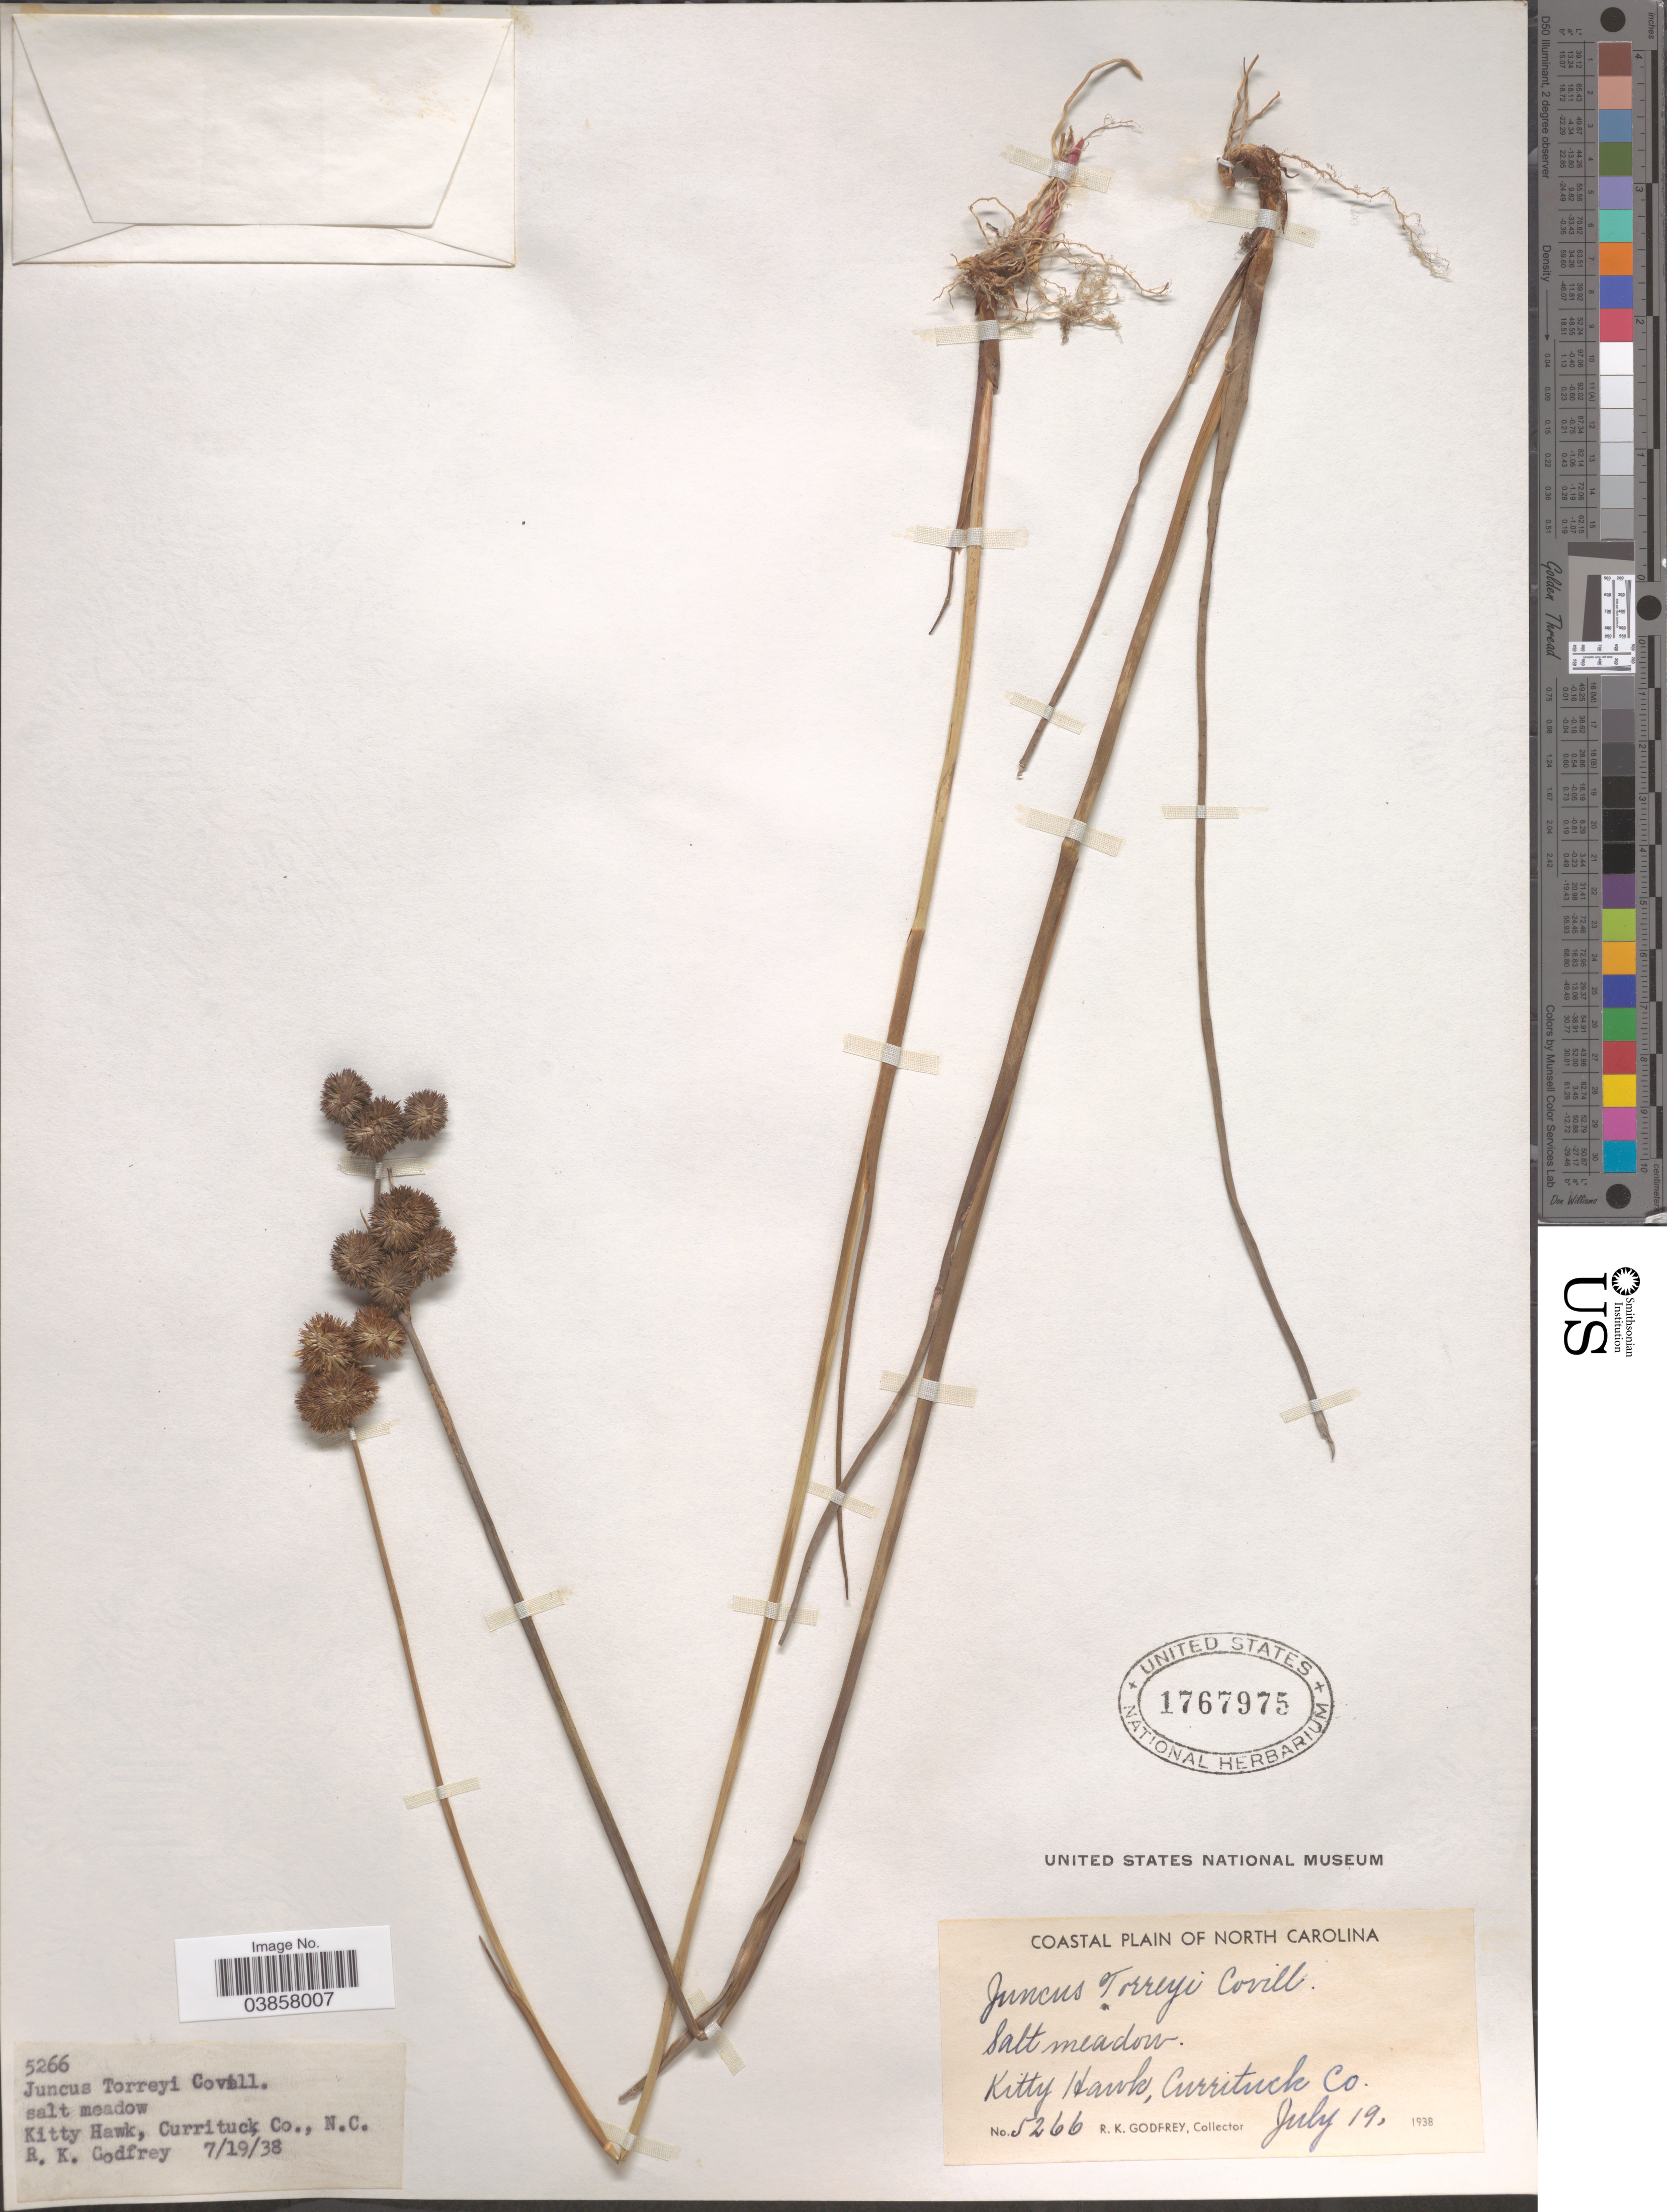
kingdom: Plantae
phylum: Tracheophyta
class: Liliopsida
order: Poales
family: Juncaceae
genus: Juncus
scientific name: Juncus torreyi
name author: Coville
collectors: R. K. Godfrey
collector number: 5266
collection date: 1938-07-19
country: United States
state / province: North Carolina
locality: Coastal Plain of North Carolina. Kitty Hawk, Currituck Co.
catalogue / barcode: US 1767975